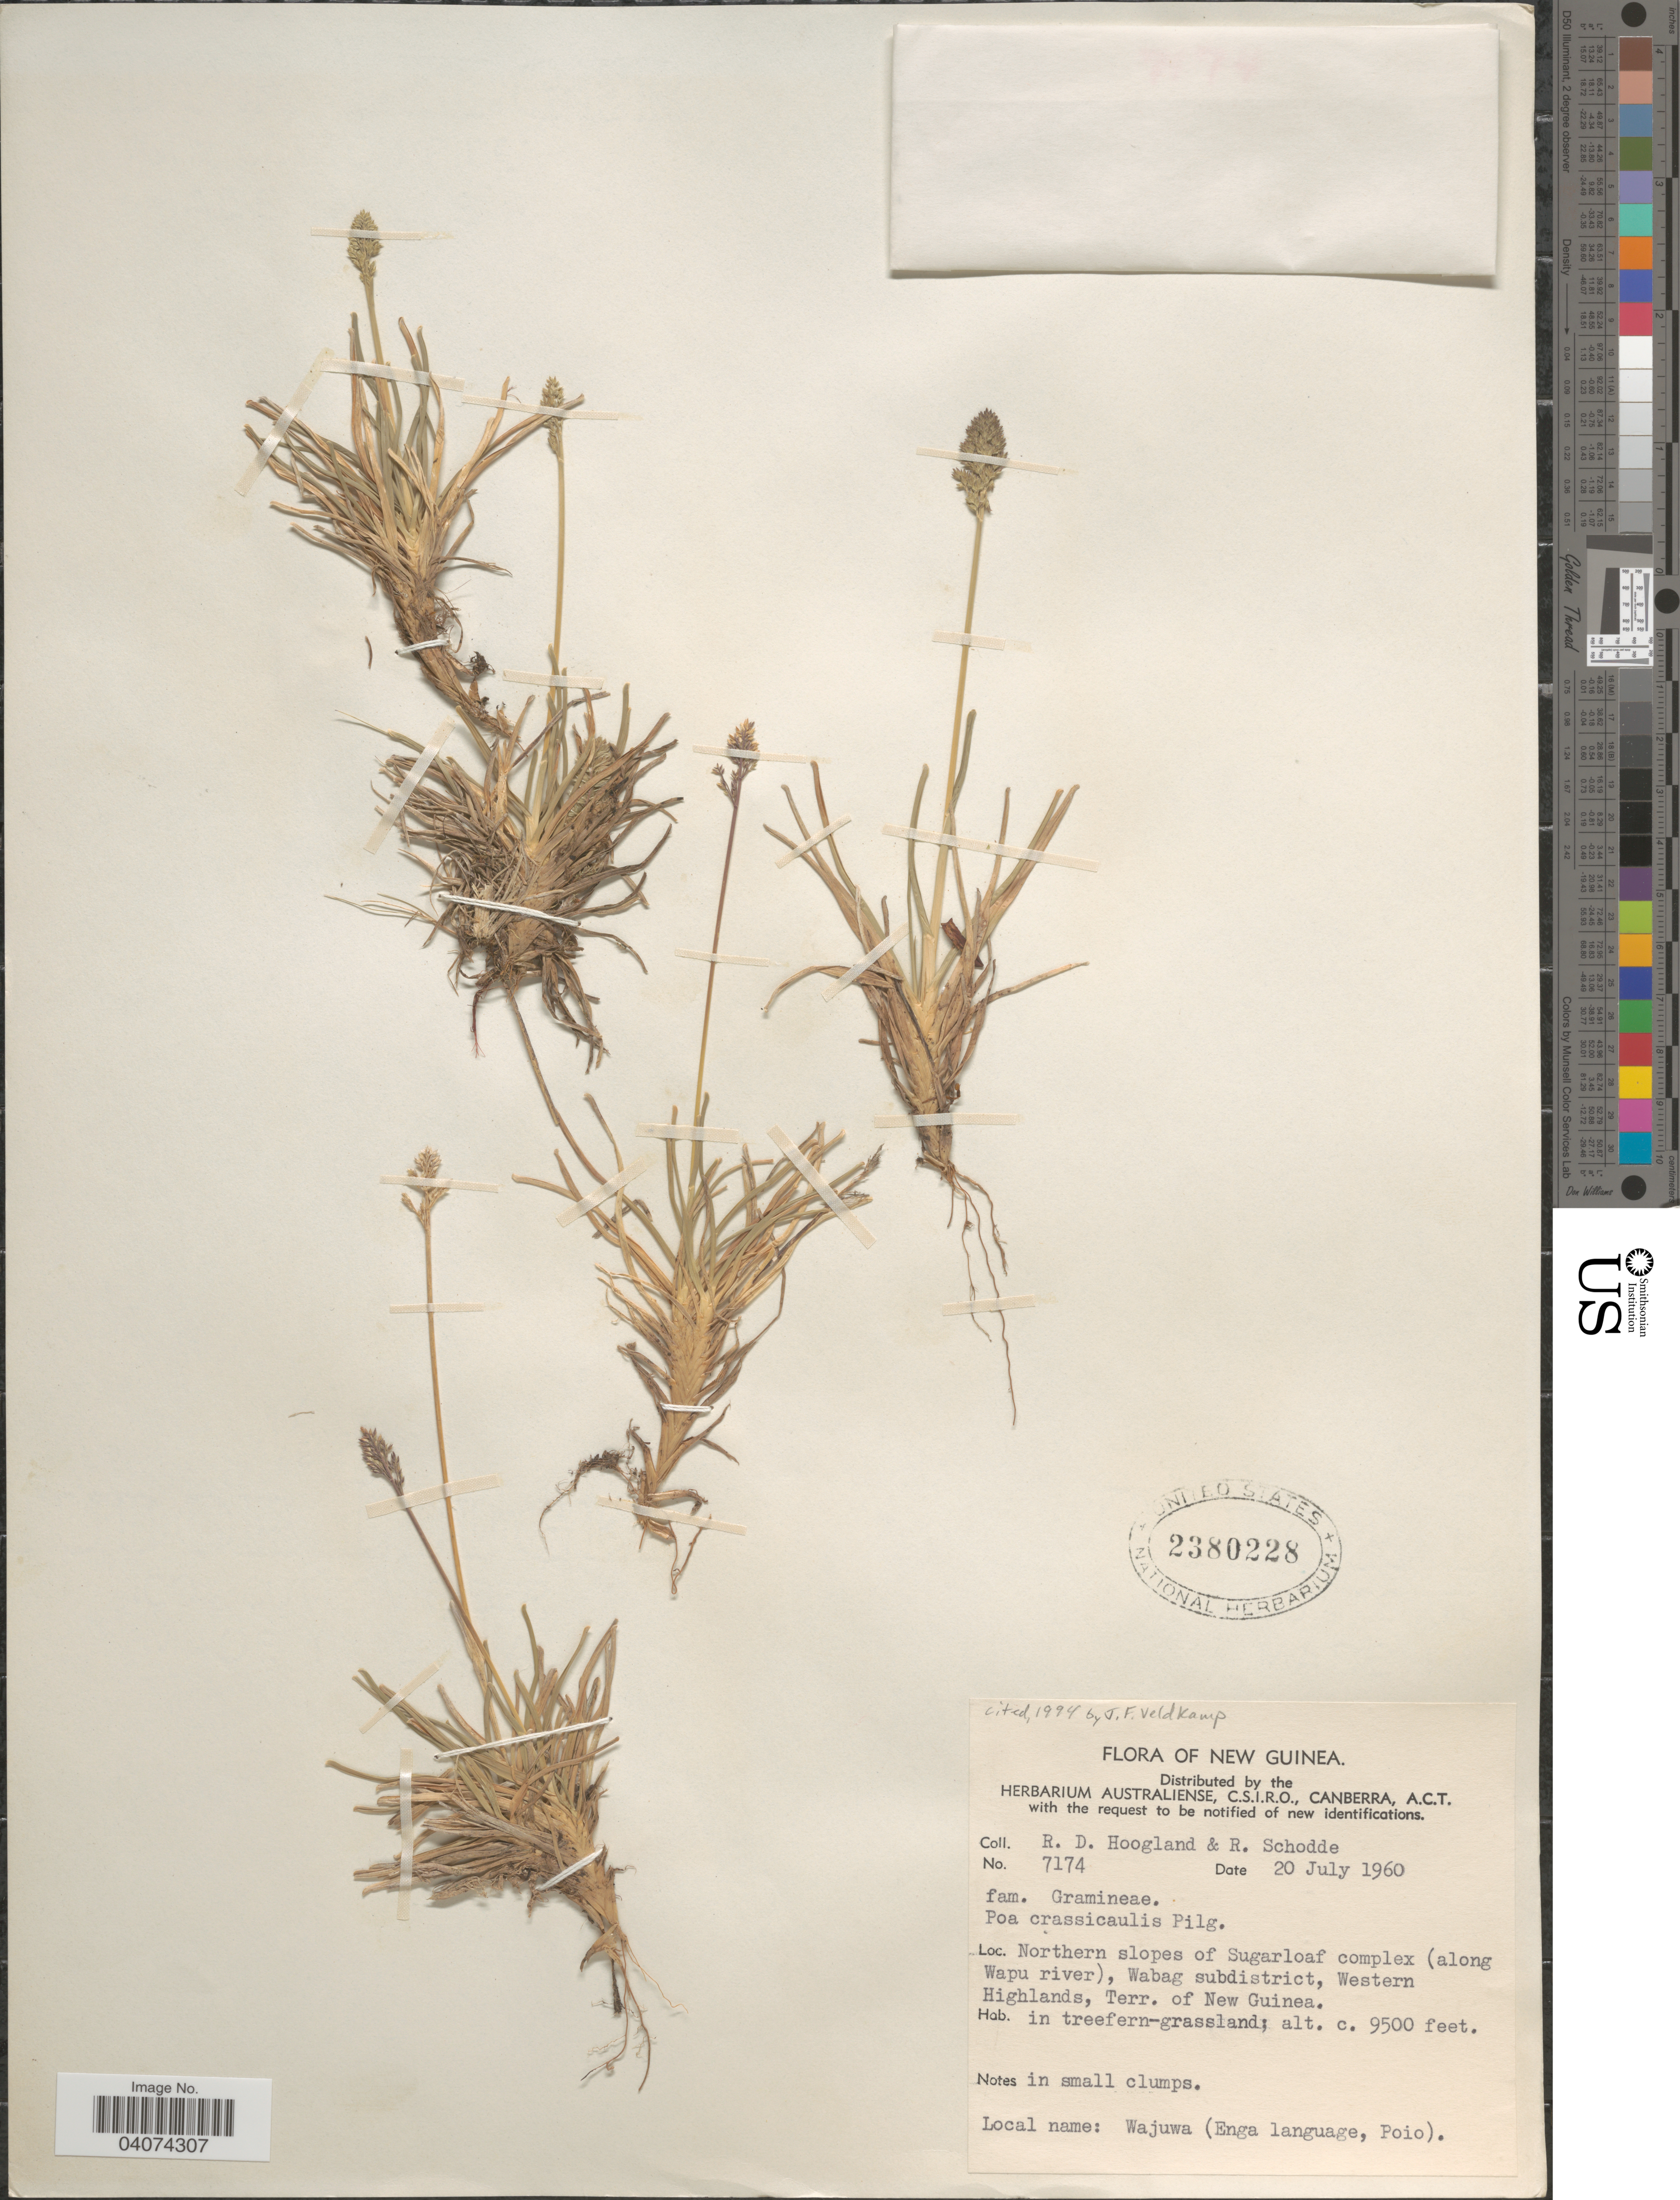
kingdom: Plantae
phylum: Tracheophyta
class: Liliopsida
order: Poales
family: Poaceae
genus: Poa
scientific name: Poa crassicaulis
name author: Pilg.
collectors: R. D. Hoogland & R. Schodde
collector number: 7174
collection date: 1960-07-20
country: Papua New Guinea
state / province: Western Highlands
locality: New Guinea. Northern slopes of Sugarloaf complex (along Wapu river), Wabag subdistrict, Terr. of New Guinea.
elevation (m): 2896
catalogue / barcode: US 2380228